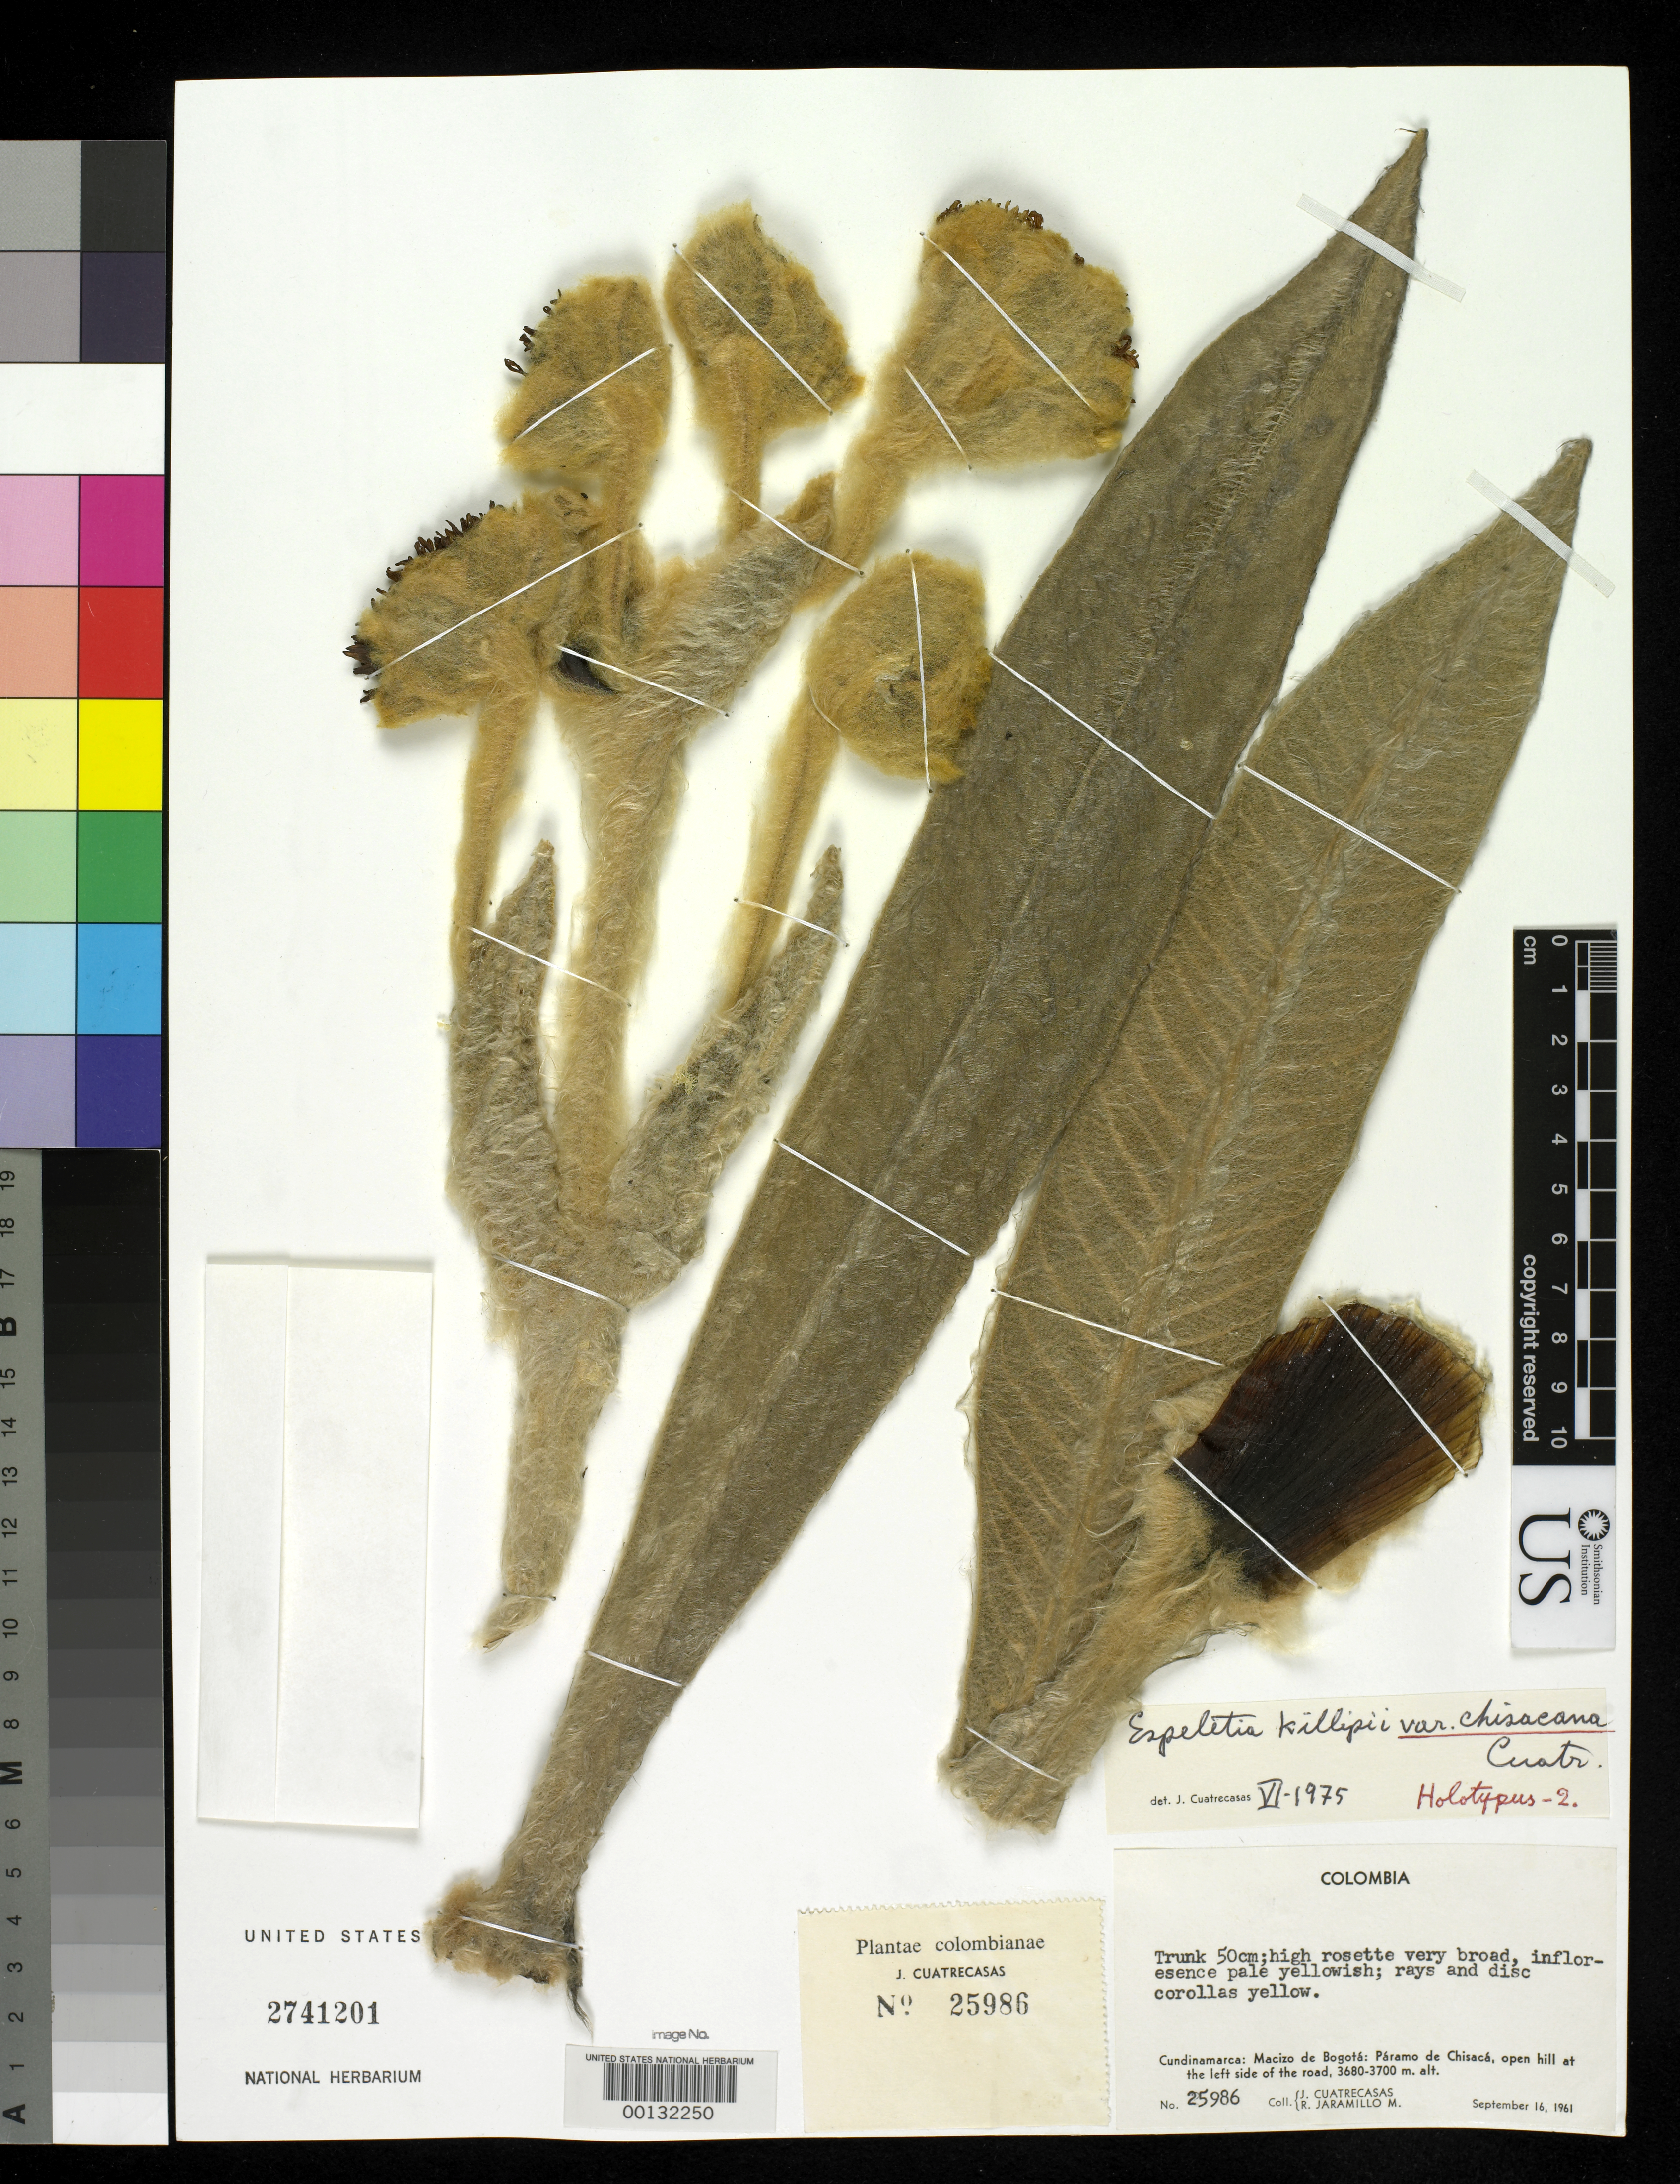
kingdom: Plantae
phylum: Tracheophyta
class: Magnoliopsida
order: Asterales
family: Asteraceae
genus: Espeletia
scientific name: Espeletia killipii var. chisacana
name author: Cuatrec.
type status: Holotype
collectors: J. Cuatrecasas & R. Jaramillo M.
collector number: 25986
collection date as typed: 16 Sep 1961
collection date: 1961-09-16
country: Colombia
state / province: Cundinamarca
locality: Macizo de Bogata, Páramo de Chisaca.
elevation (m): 3680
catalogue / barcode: US 2741201